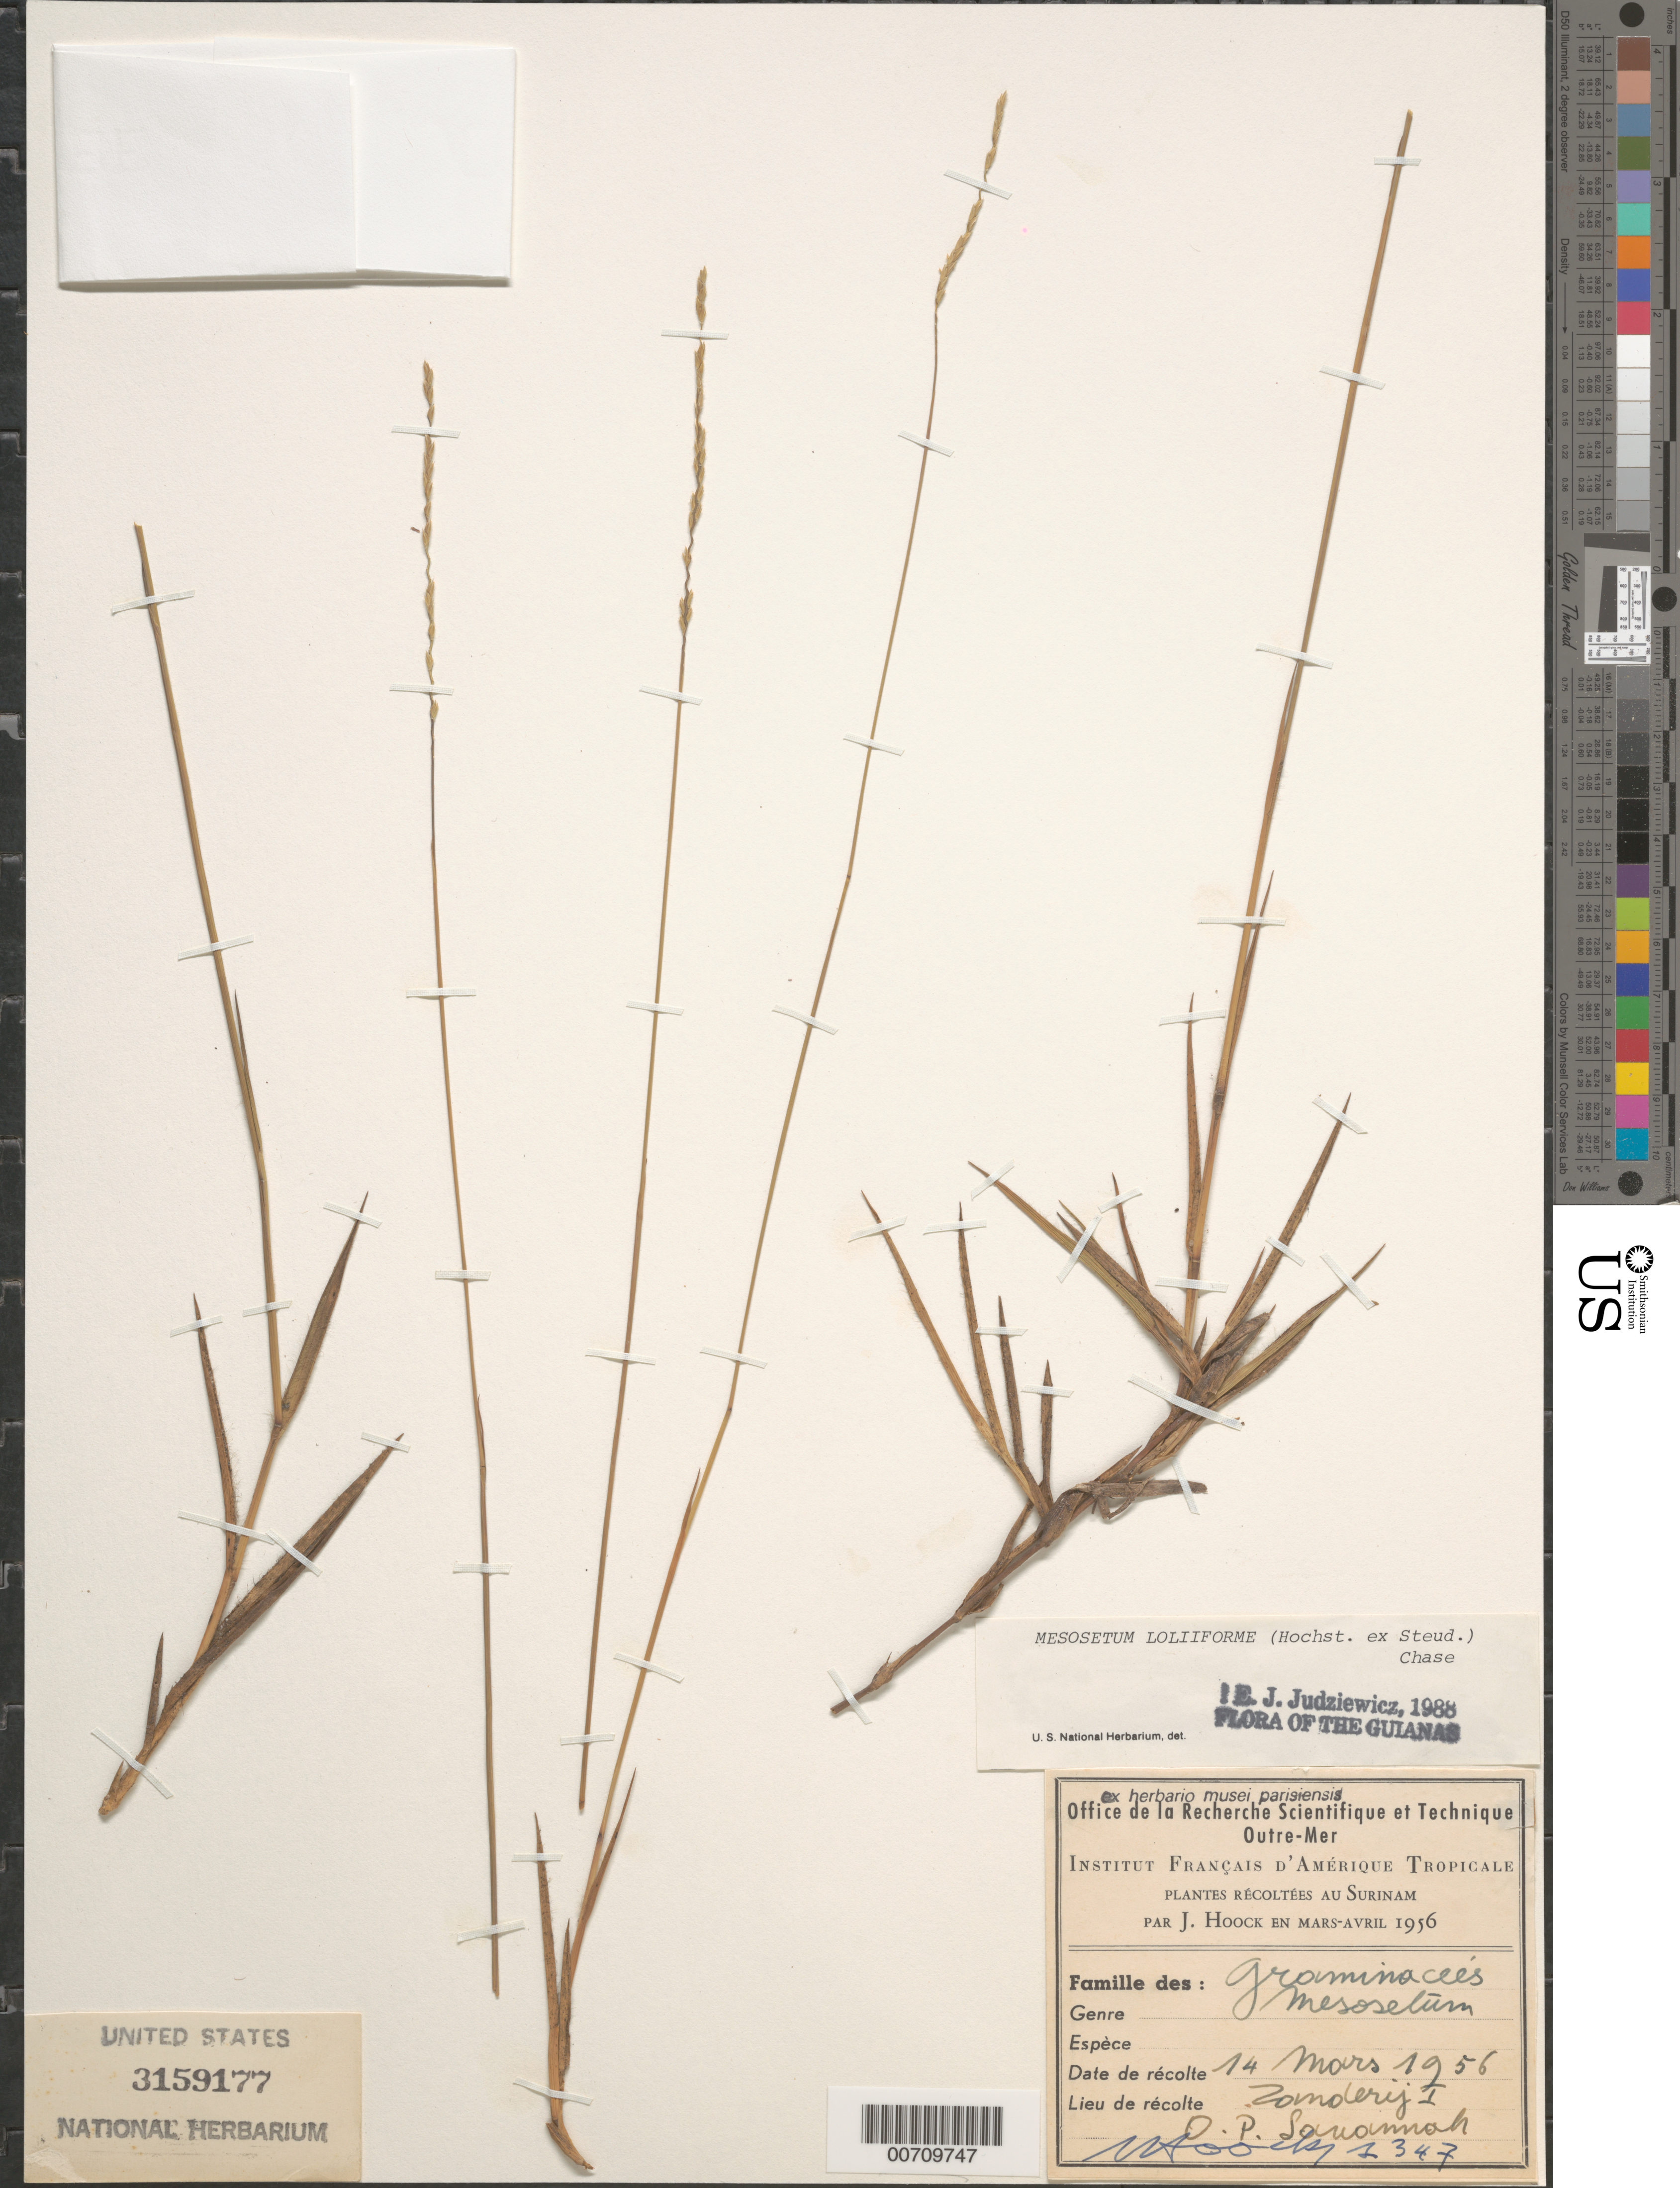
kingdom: Plantae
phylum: Tracheophyta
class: Liliopsida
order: Poales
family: Poaceae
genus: Mesosetum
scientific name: Mesosetum loliiforme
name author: (Hochst. ex Steud.) Chase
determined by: Judziewicz, E. J.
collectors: J. Hoock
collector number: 1347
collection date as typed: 14-Mar-56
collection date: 1956-03-14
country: Suriname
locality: Zanderij I, O.P. Savanna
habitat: Savanna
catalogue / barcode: US 3159177